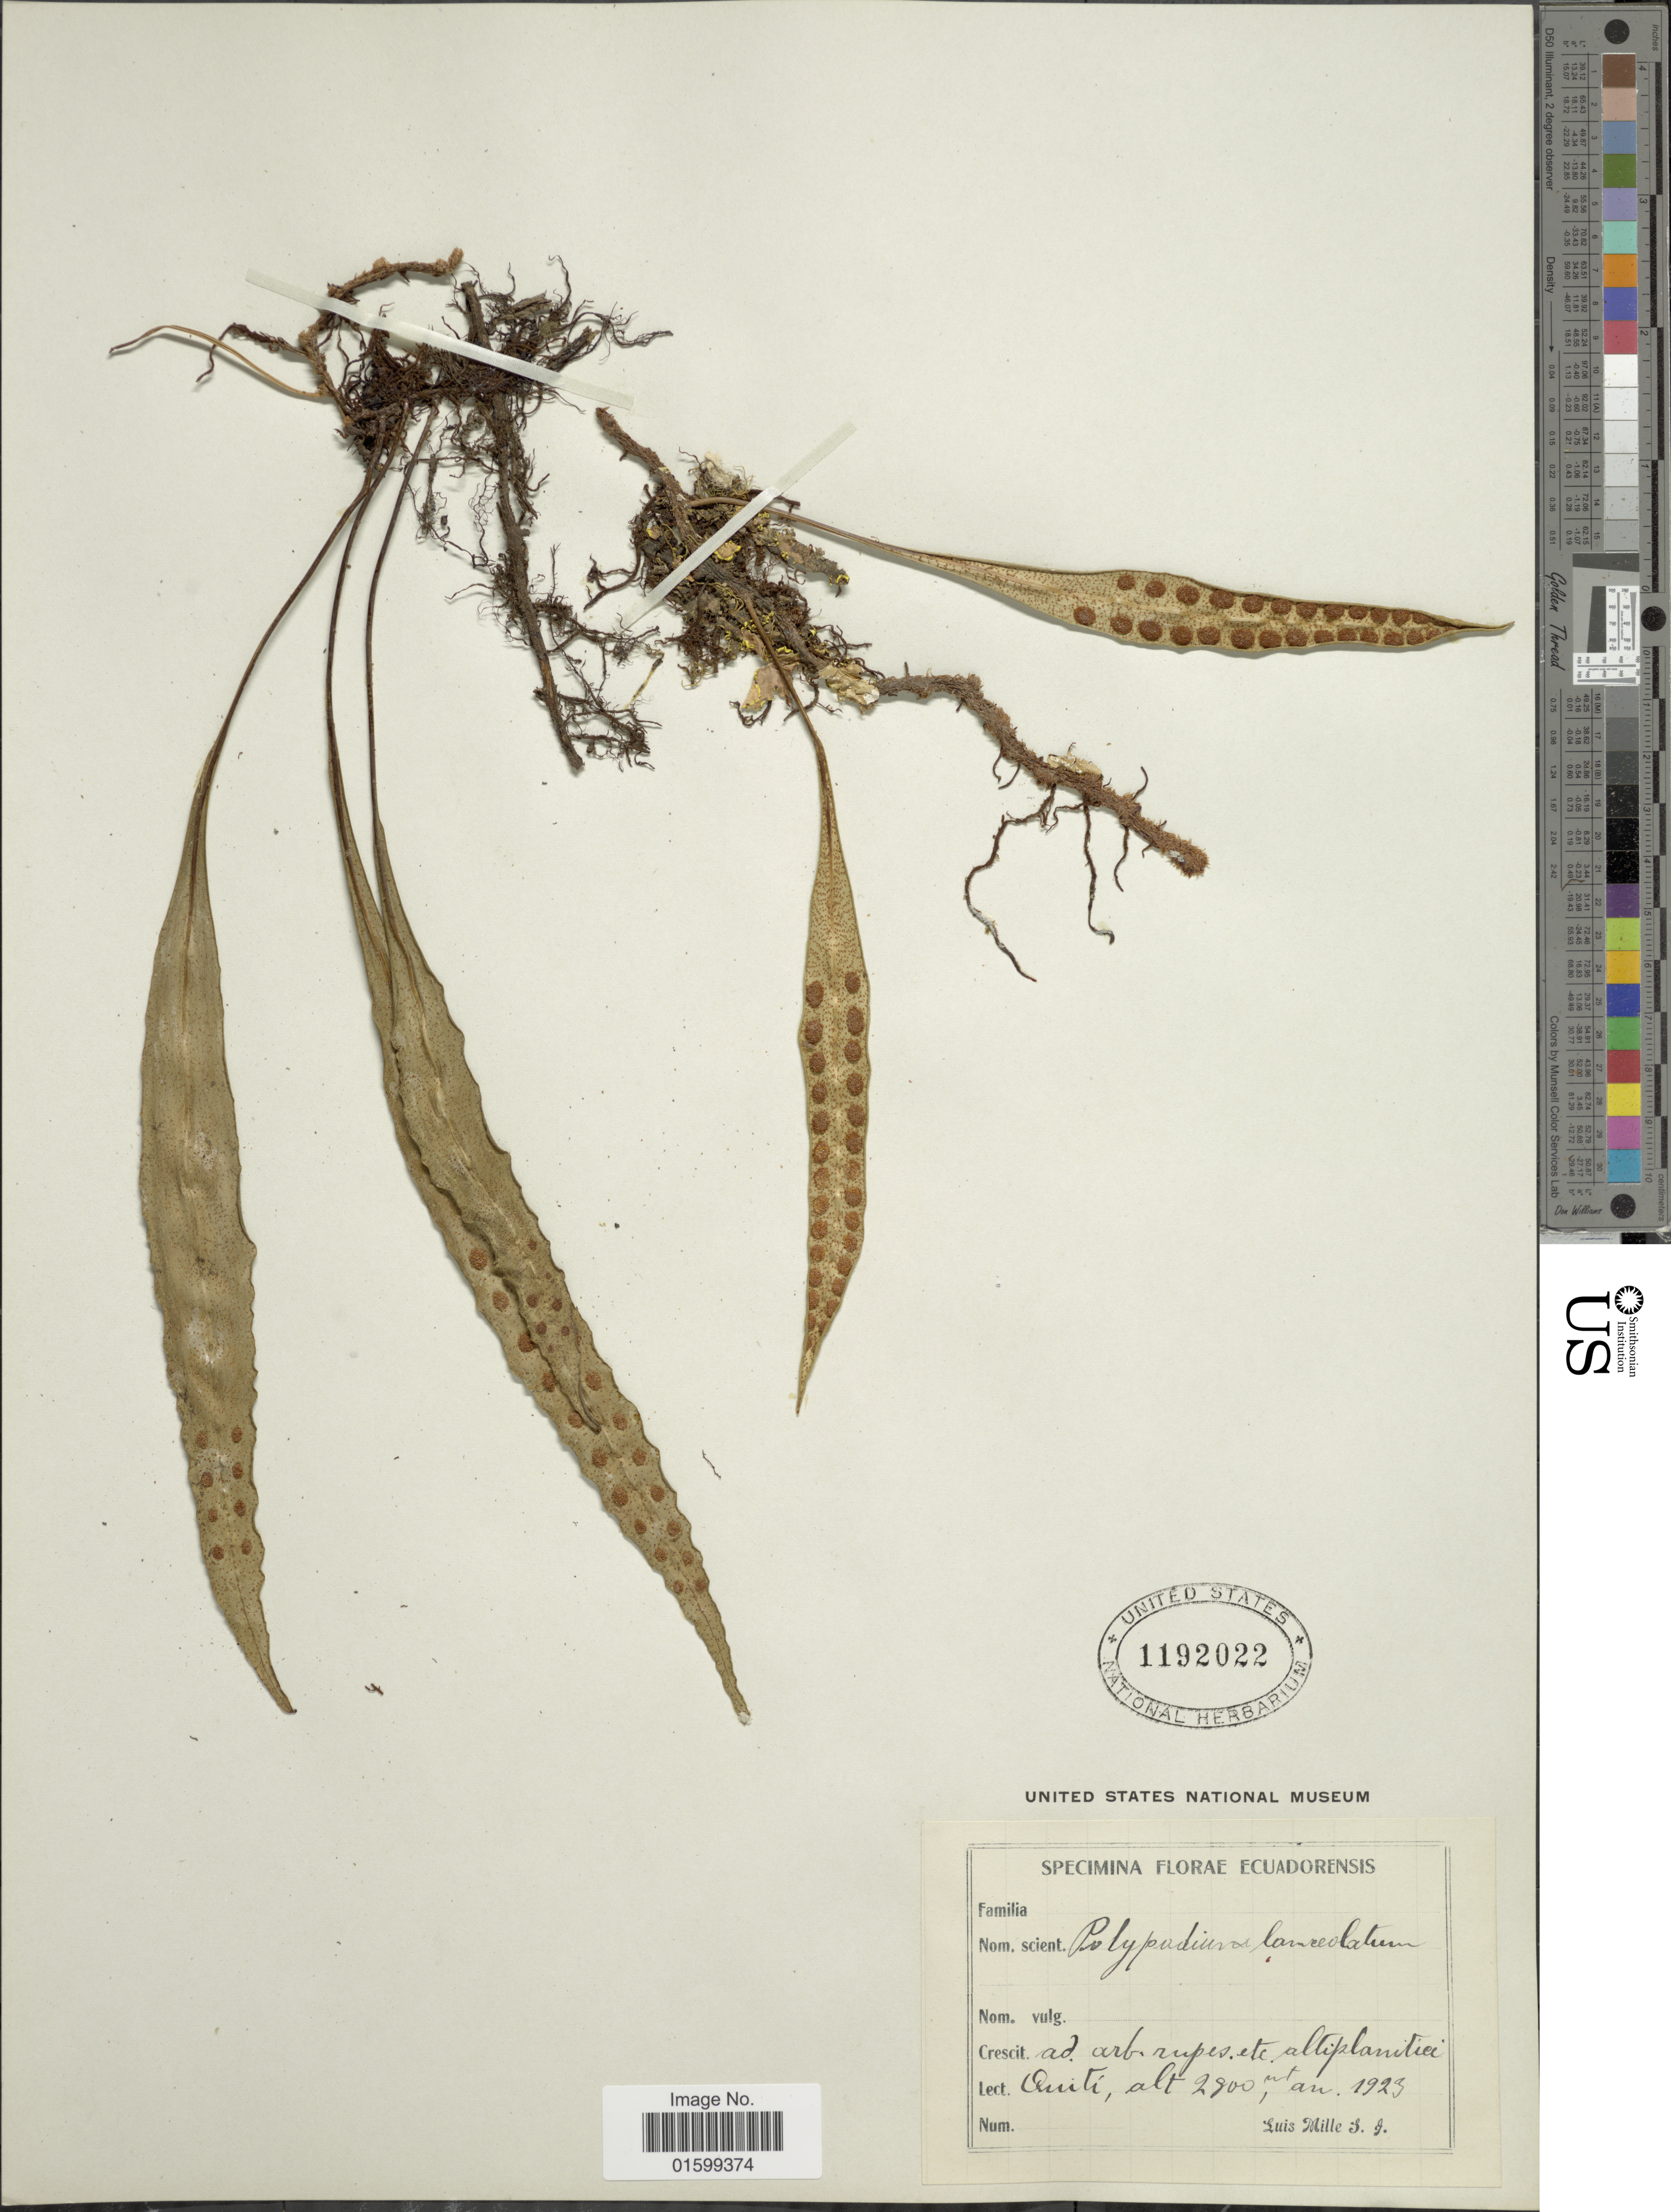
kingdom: Plantae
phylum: Tracheophyta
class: Polypodiopsida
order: Polypodiales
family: Polypodiaceae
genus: Pleopeltis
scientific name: Pleopeltis macrocarpa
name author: (Bory ex Willd.) Kaulf.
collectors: L. Mille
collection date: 1923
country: Ecuador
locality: Ad arb. rupes. etc altiplanitiei, Quiti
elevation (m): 2800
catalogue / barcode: US 1192022